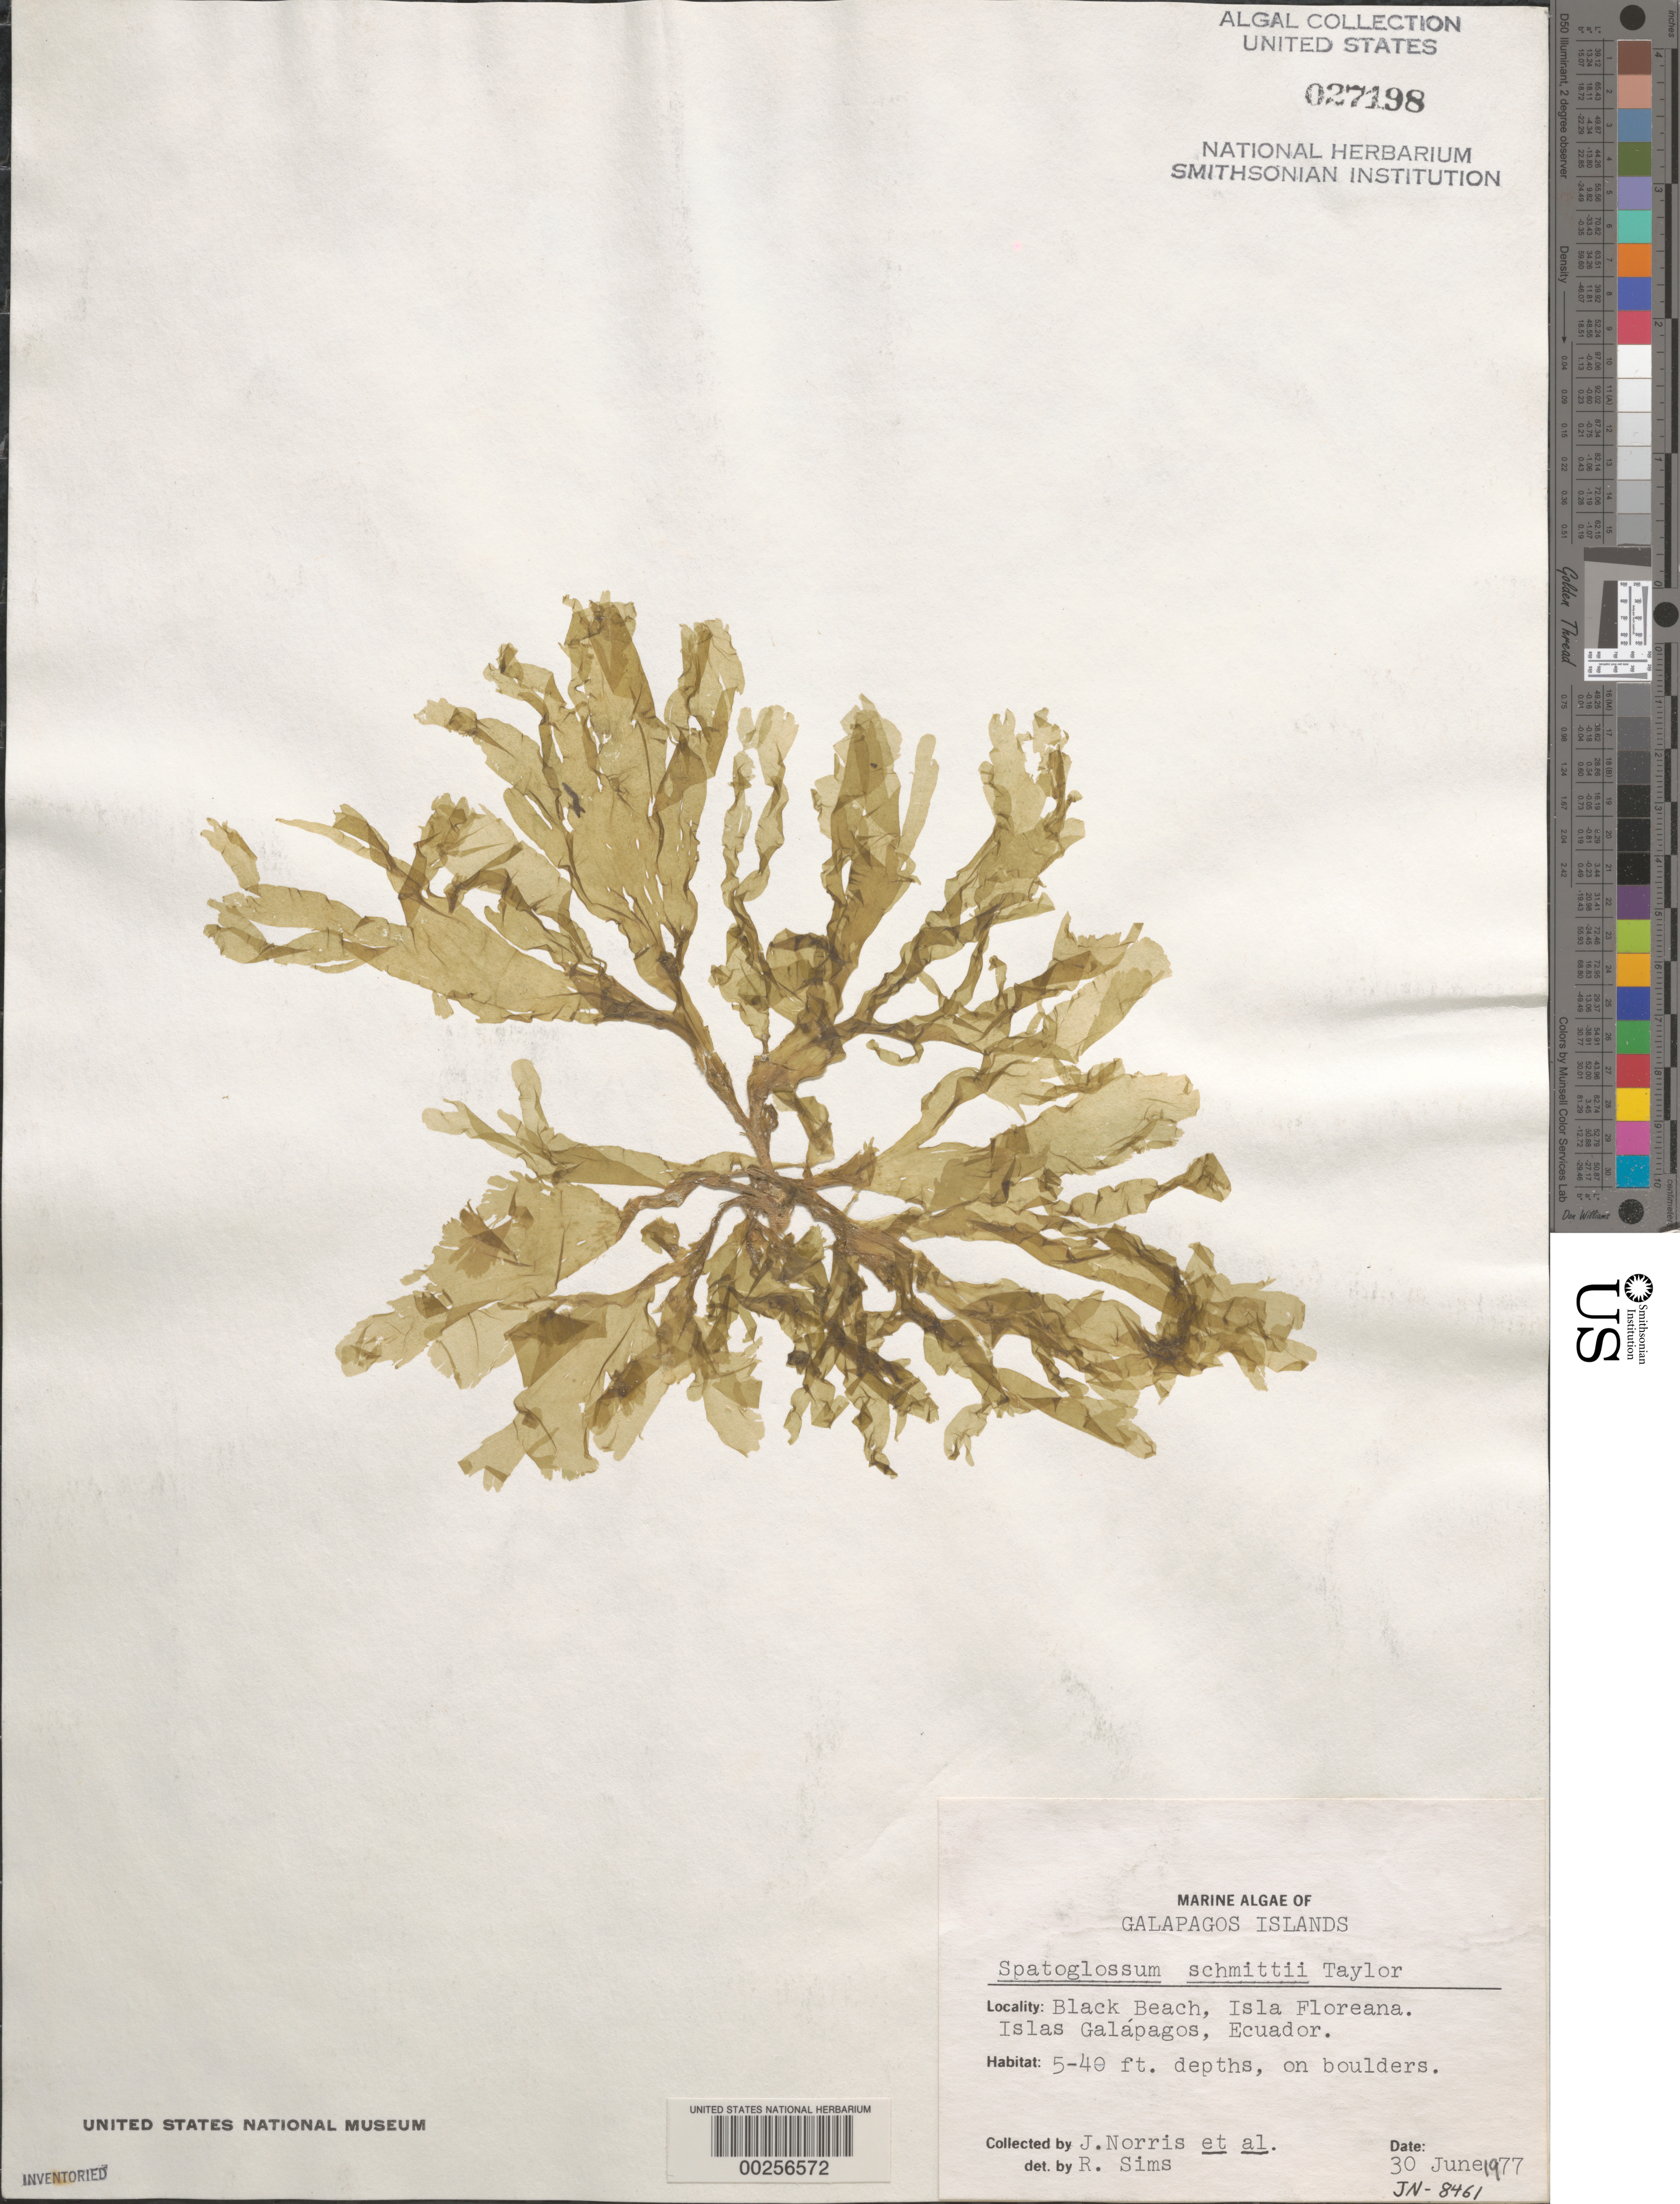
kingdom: Chromista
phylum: Ochrophyta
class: Phaeophyceae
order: Dictyotales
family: Dictyotaceae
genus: Spatoglossum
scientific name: Spatoglossum schmittii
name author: W.R. Taylor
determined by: Sims, Robert H.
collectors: J. N. Norris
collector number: JN-8461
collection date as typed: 30 Jun 1977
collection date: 1977-06-30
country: Ecuador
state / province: Colón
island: Floreana [Charles, Santa Maria]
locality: Black Beach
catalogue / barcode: US 27198